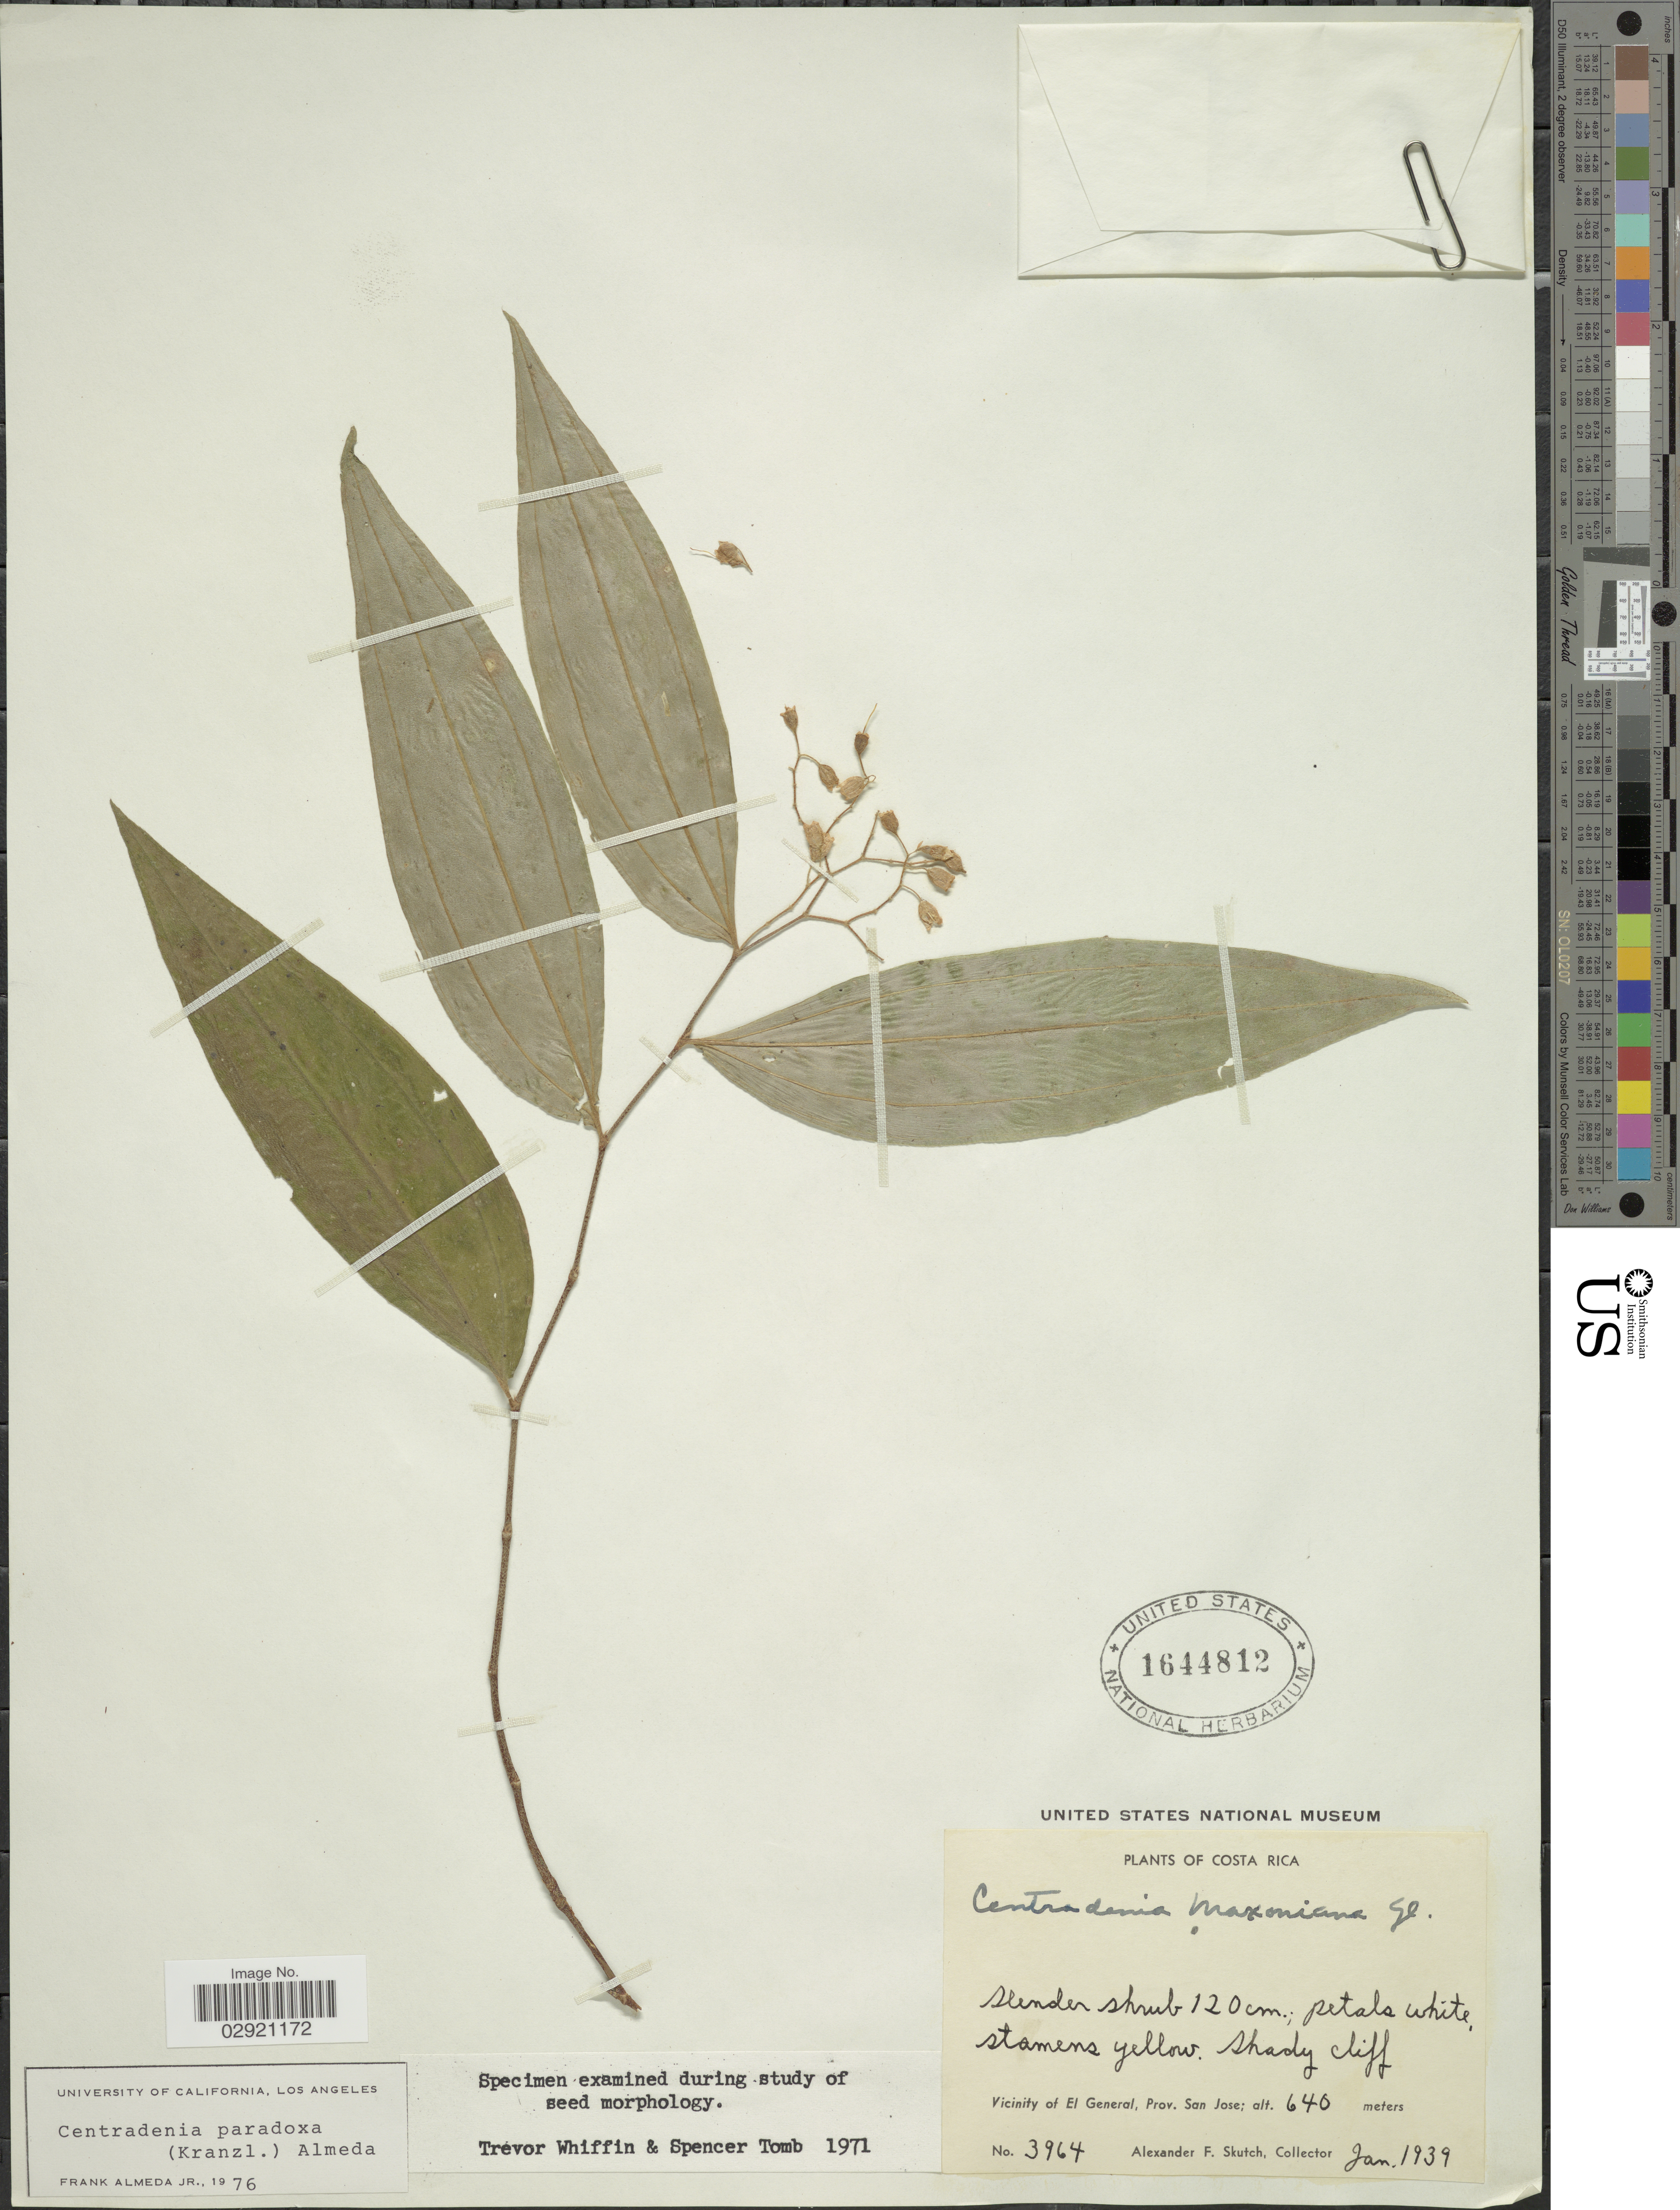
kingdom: Plantae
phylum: Tracheophyta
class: Magnoliopsida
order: Myrtales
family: Melastomataceae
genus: Centradenia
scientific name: Centradenia paradoxa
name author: (Kraenzl.) Almeda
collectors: A. F. Skutch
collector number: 3964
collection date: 1939-01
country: Costa Rica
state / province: San José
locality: Vicinity of El General.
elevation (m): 640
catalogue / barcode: US 1644812